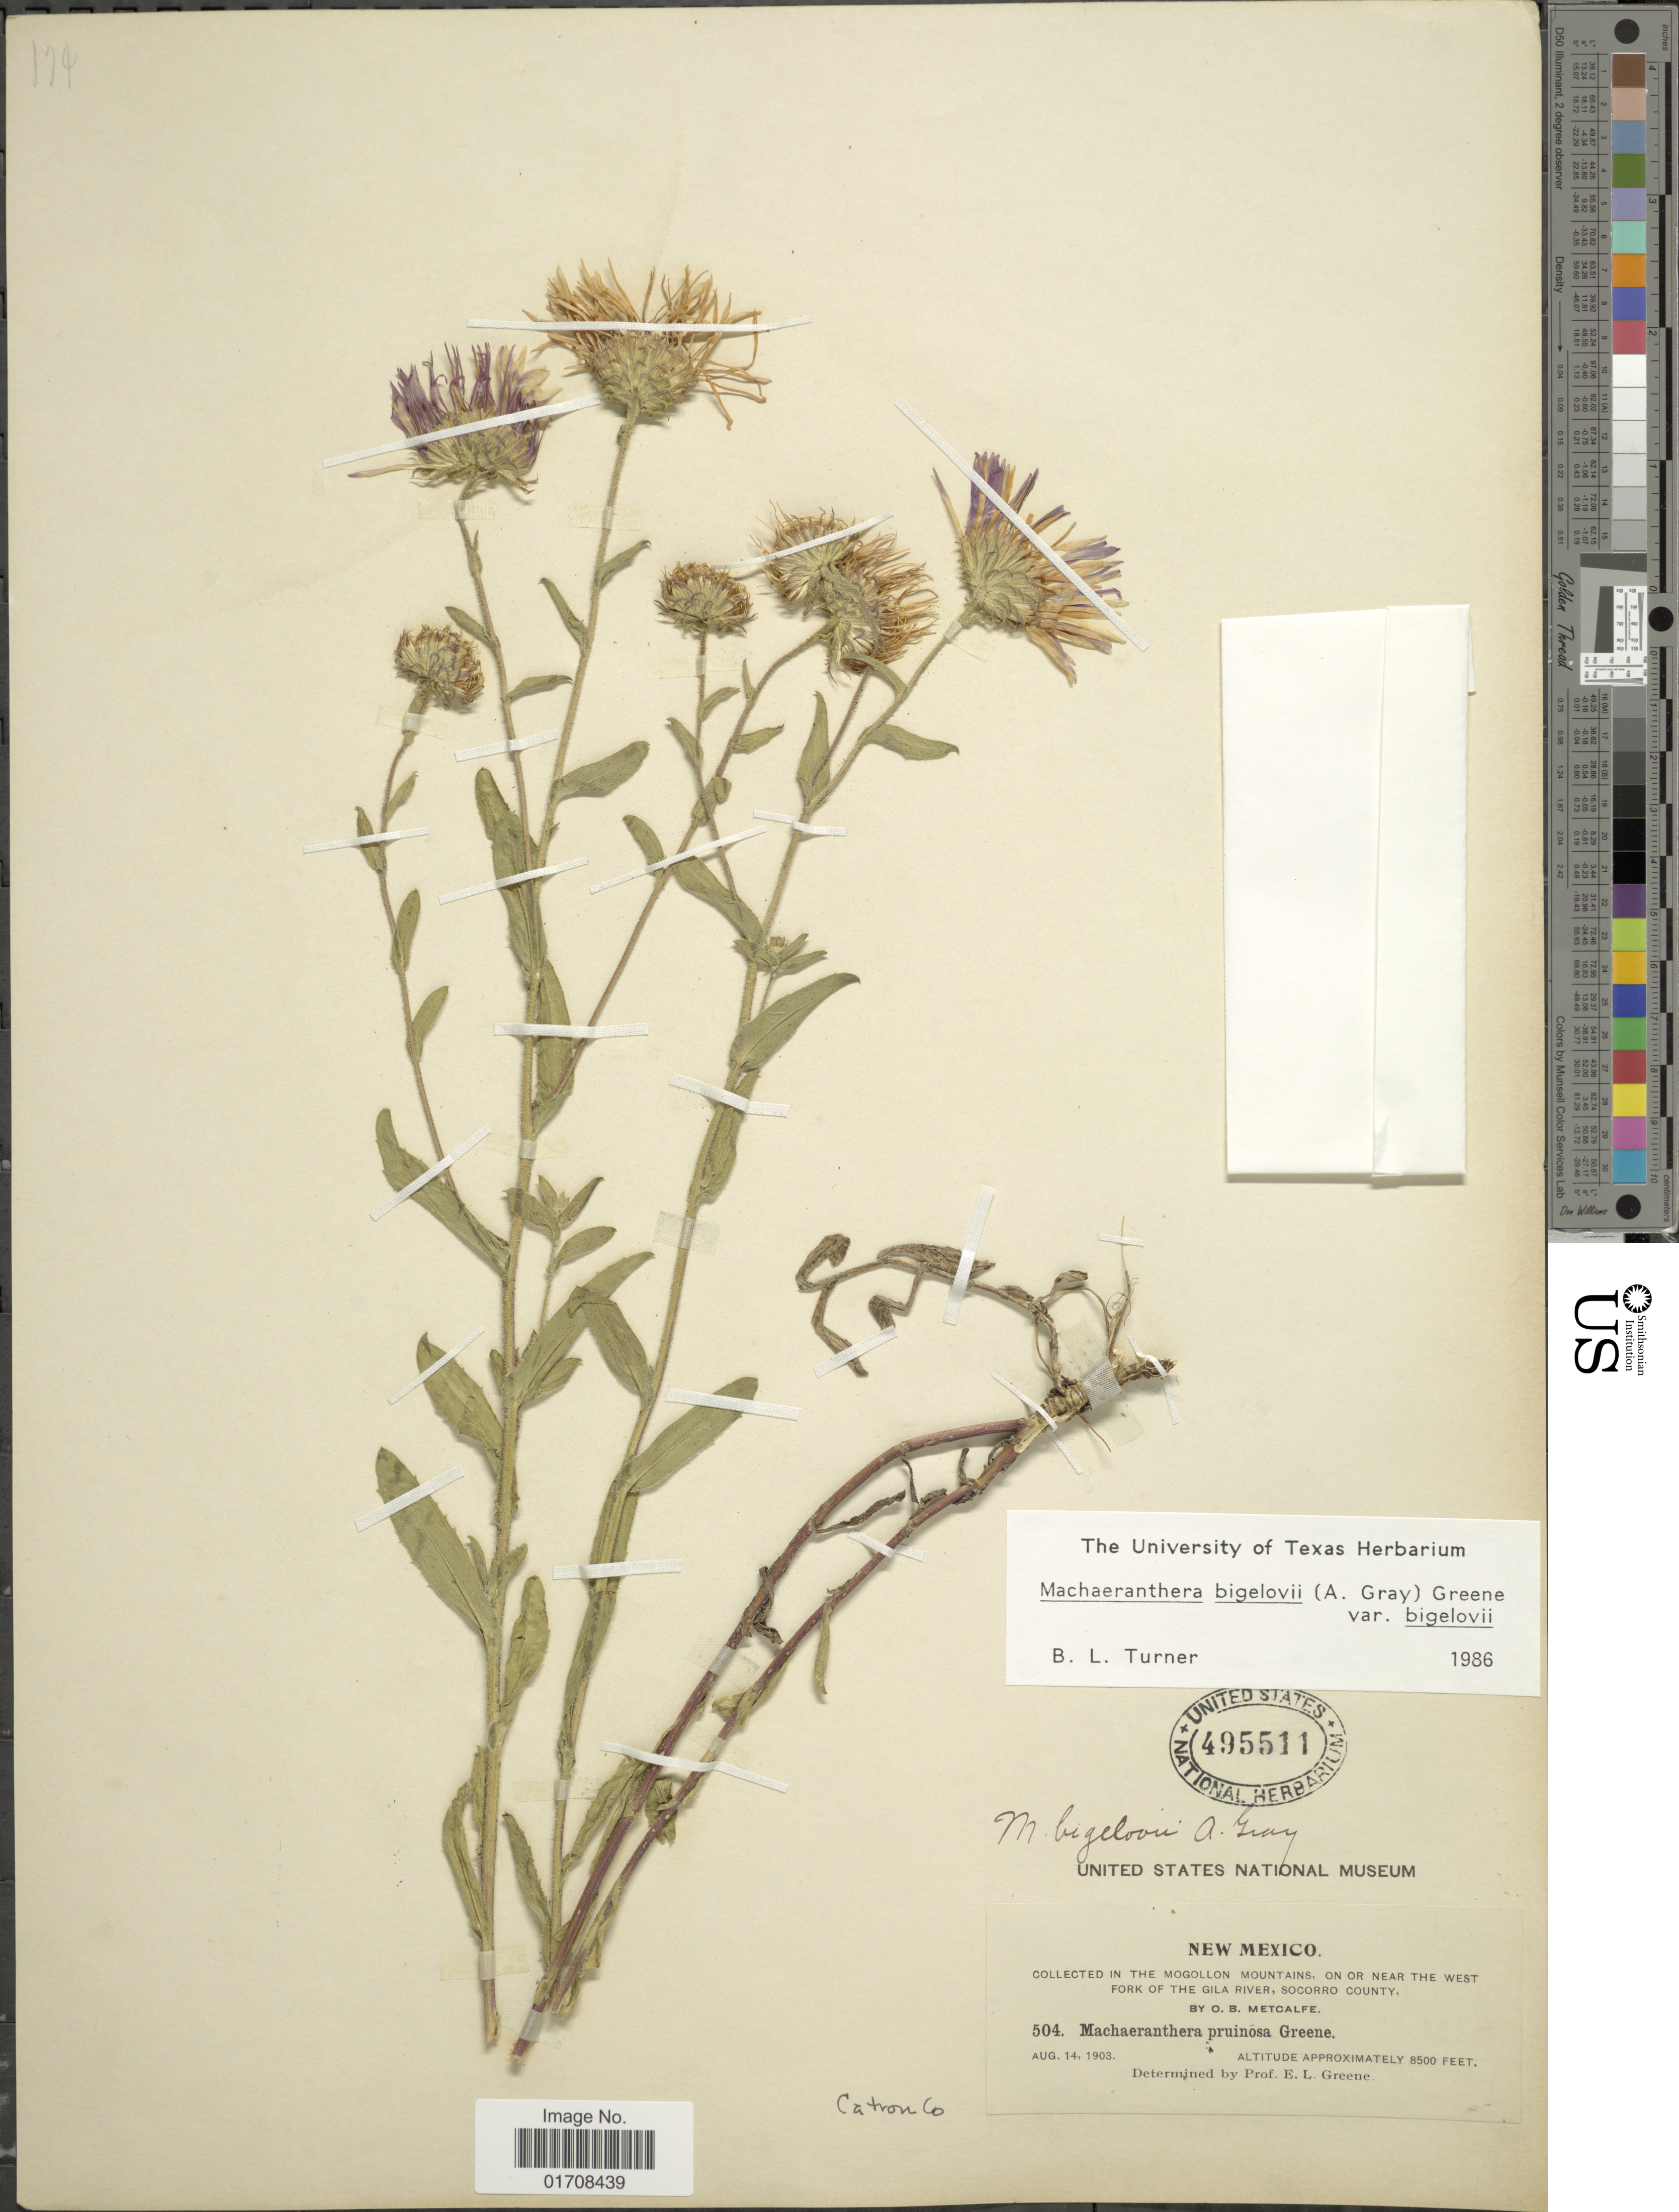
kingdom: Plantae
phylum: Tracheophyta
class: Magnoliopsida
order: Asterales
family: Asteraceae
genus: Machaeranthera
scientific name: Machaeranthera bigelovii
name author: (A. Gray) Greene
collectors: O. B. Metcalfe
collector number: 504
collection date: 1903-08-14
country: United States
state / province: New Mexico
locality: Mogollon Mountains, on or near the west Fork of the Gila River, Socorro County, Catron Co.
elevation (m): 2591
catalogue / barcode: US 495511